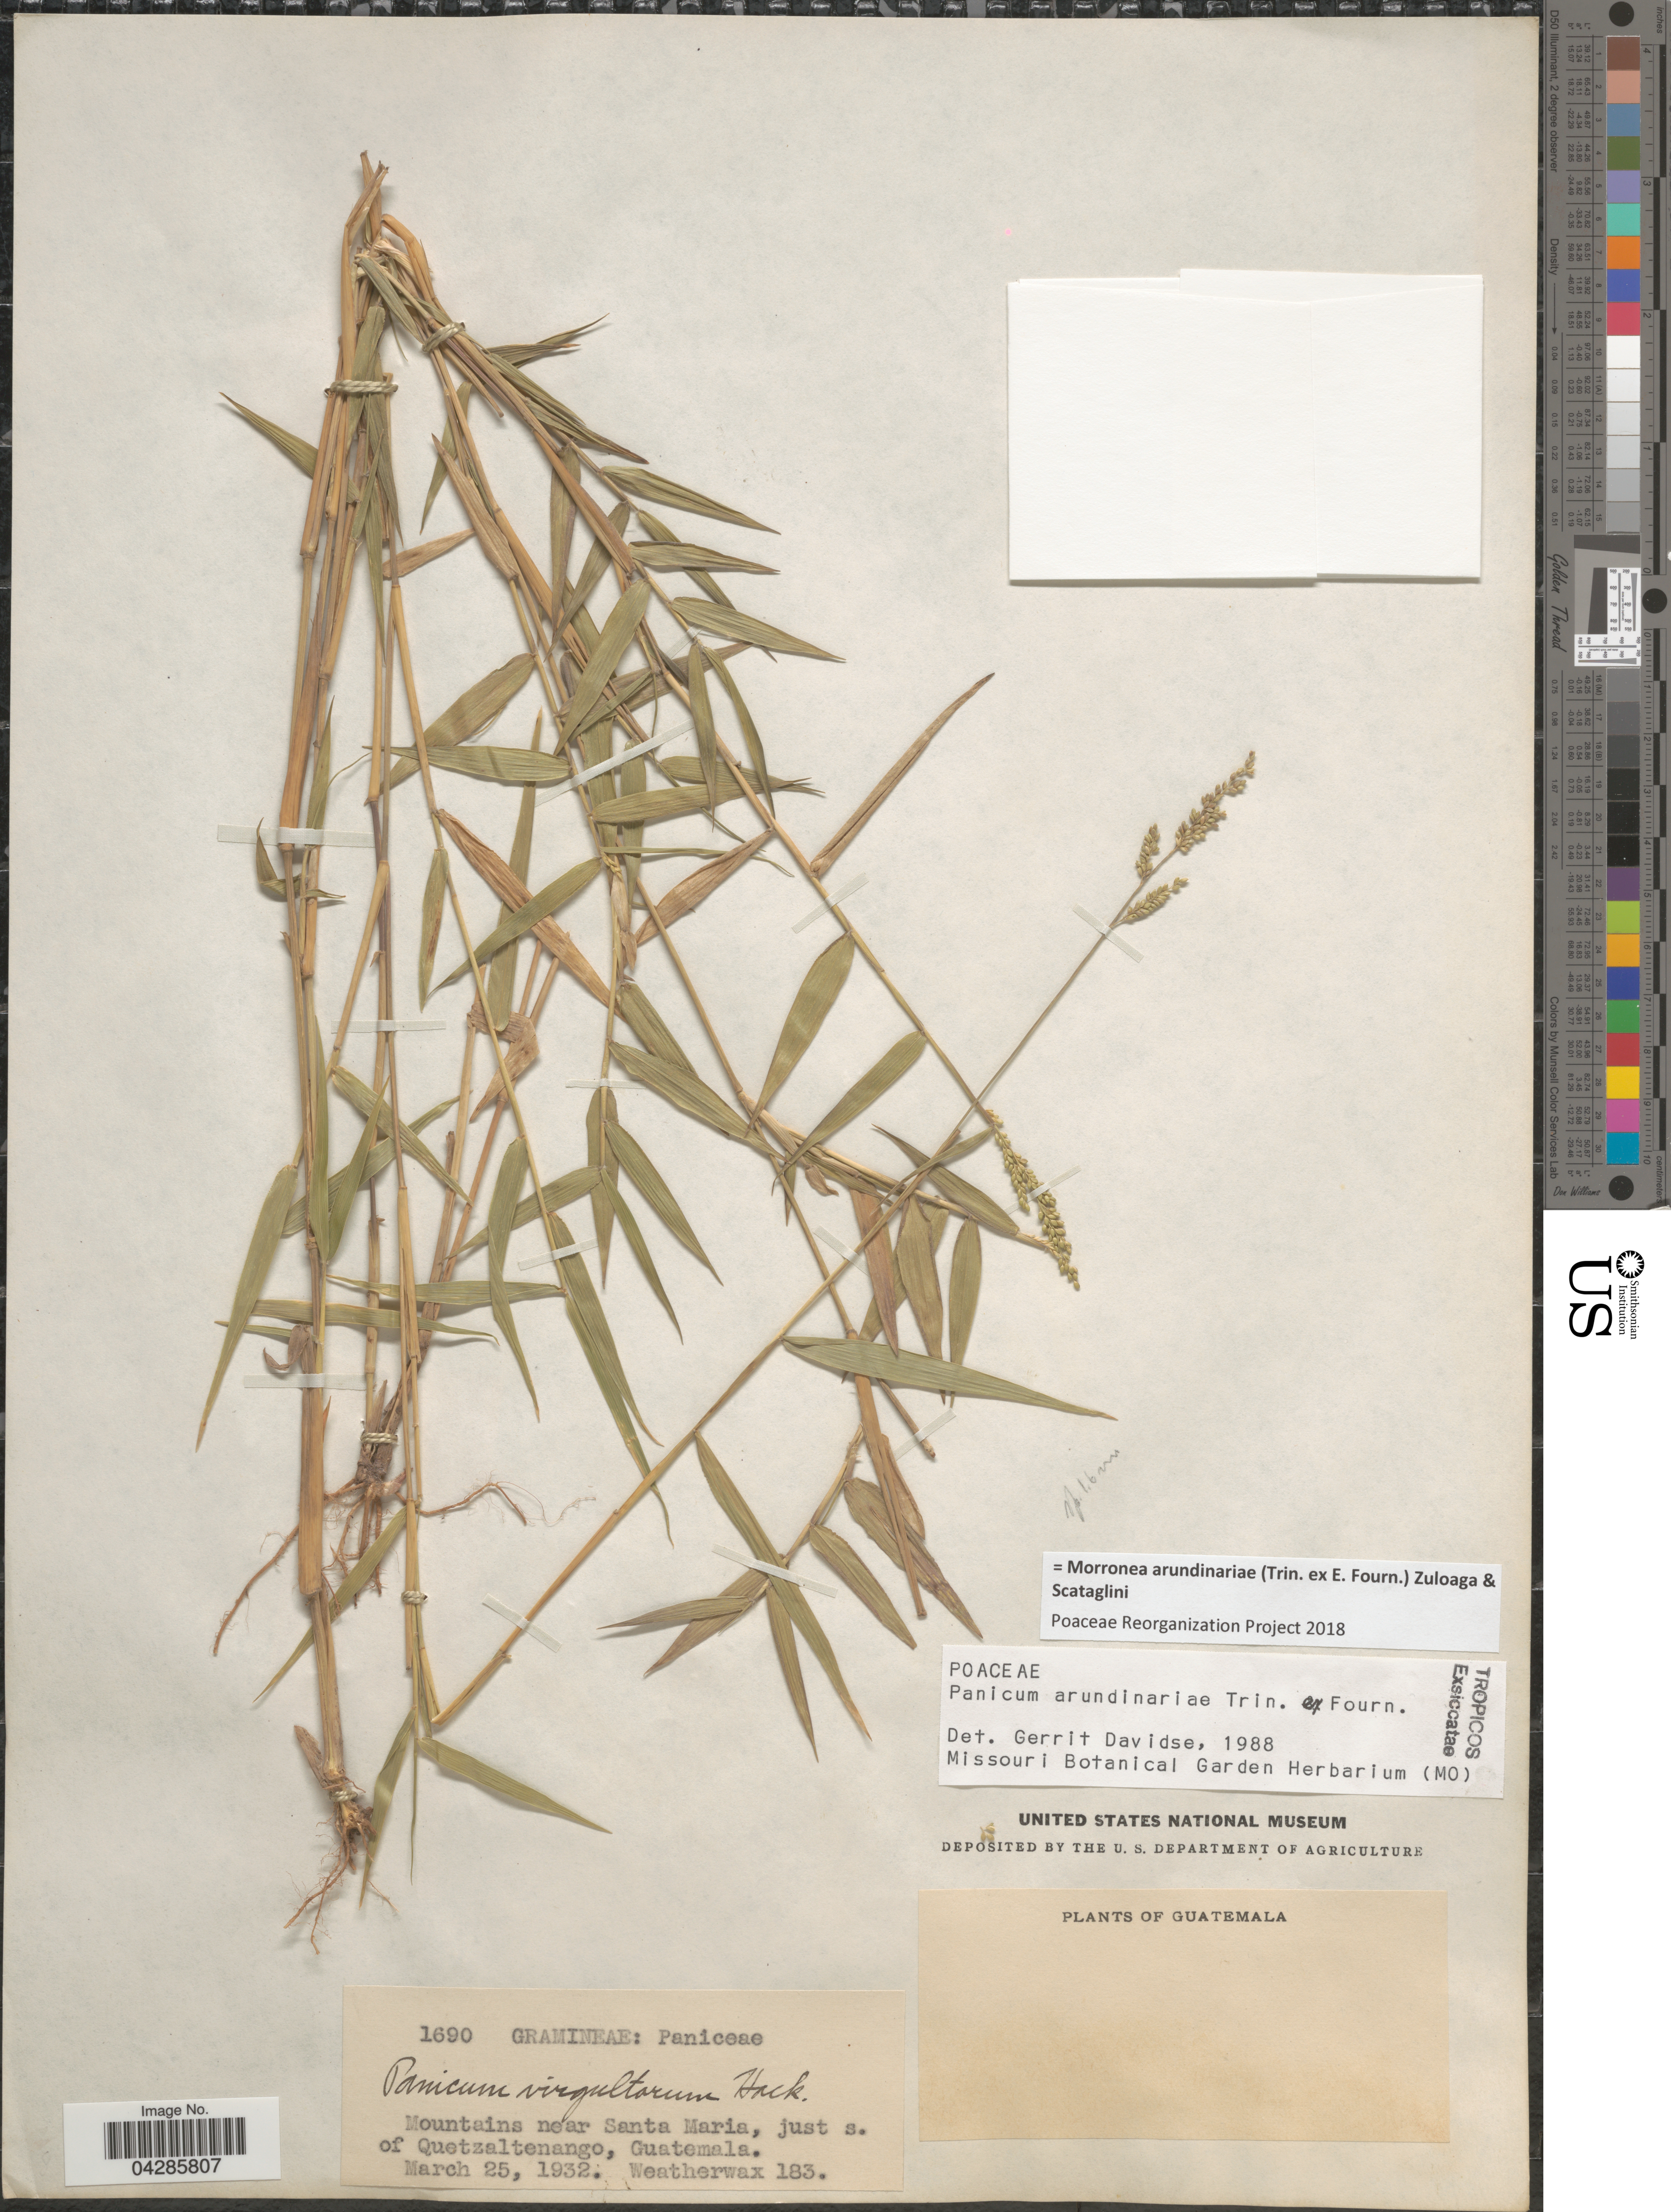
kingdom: Plantae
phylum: Tracheophyta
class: Liliopsida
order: Poales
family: Poaceae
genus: Morronea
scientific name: Morronea arundinariae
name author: (Trin. ex E. Fourn.) Zuloaga & Scataglini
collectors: -. Weatherwax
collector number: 183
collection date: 1932-03-25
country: Guatemala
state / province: Quetzaltenango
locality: Mountains near Santa Maria, just s. of Quezaltenango.